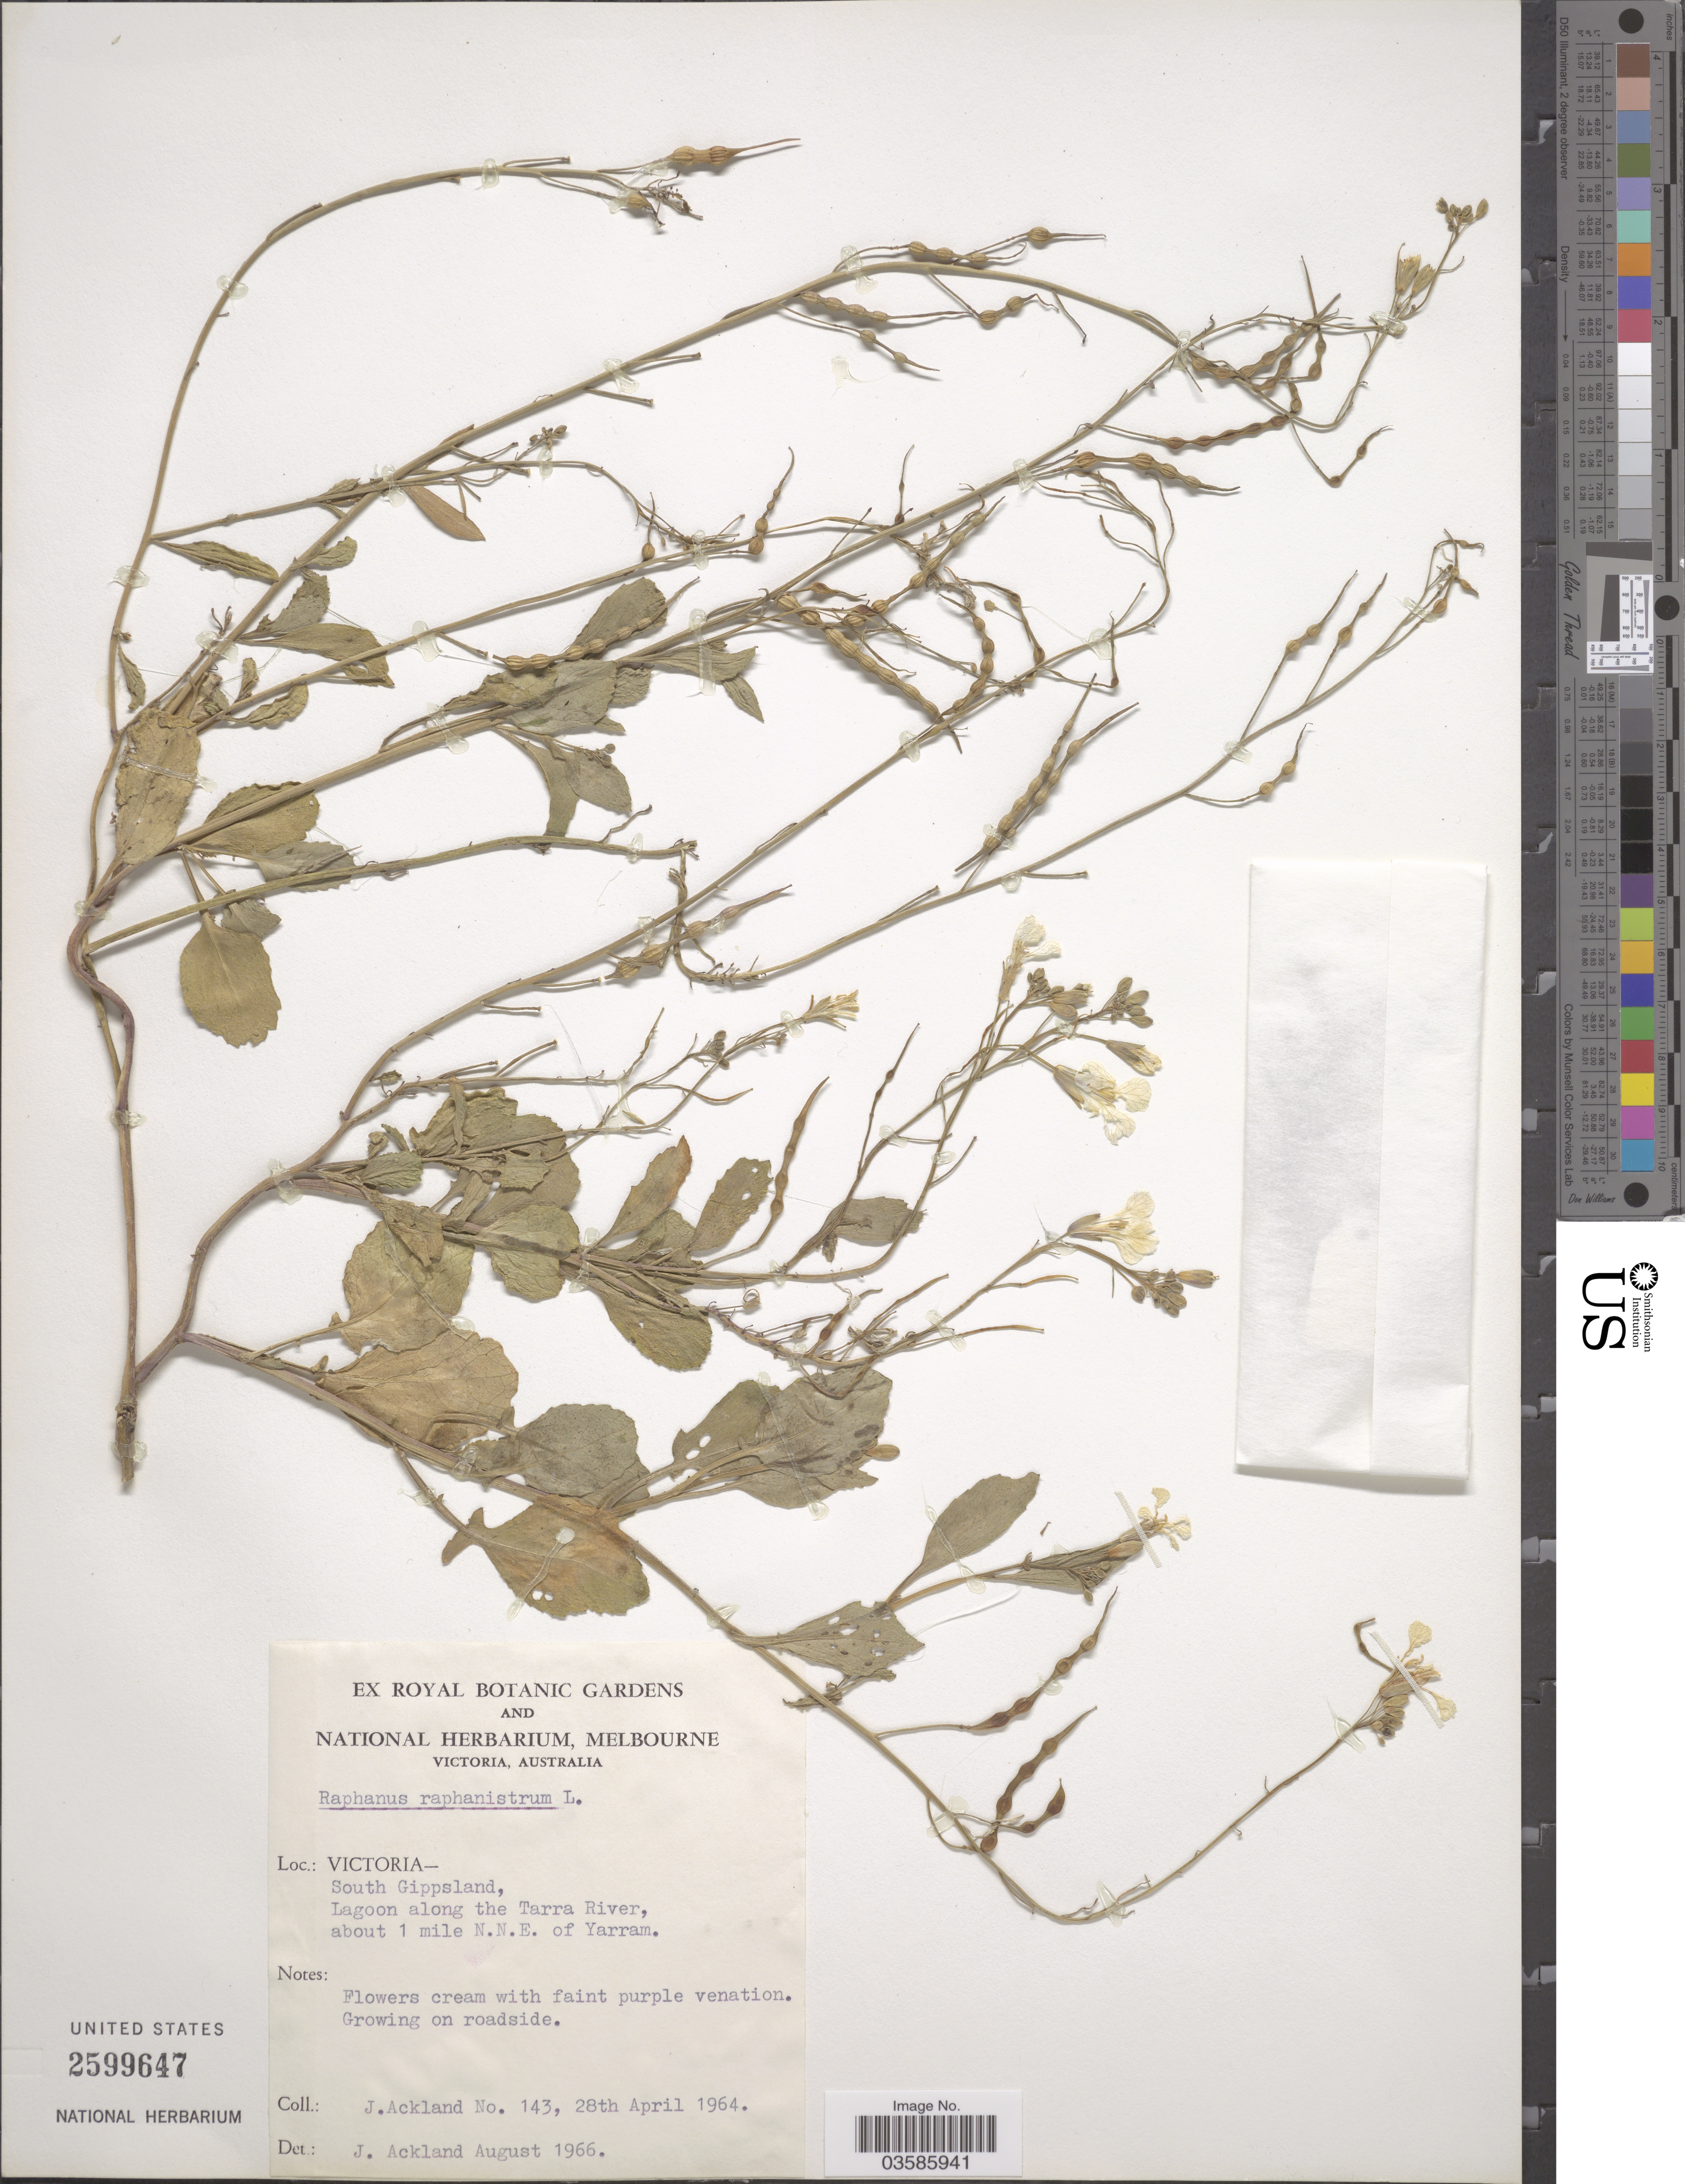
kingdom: Plantae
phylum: Tracheophyta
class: Magnoliopsida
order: Brassicales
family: Brassicaceae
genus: Raphanus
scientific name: Raphanus raphanistrum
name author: L.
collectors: J. J. Ackland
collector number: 143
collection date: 1964-04-28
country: Australia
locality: Victoria- South Gippsland, Lagoon along the Tarra River, about 1 mile N.N.E. of Yarram.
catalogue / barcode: US 2599647